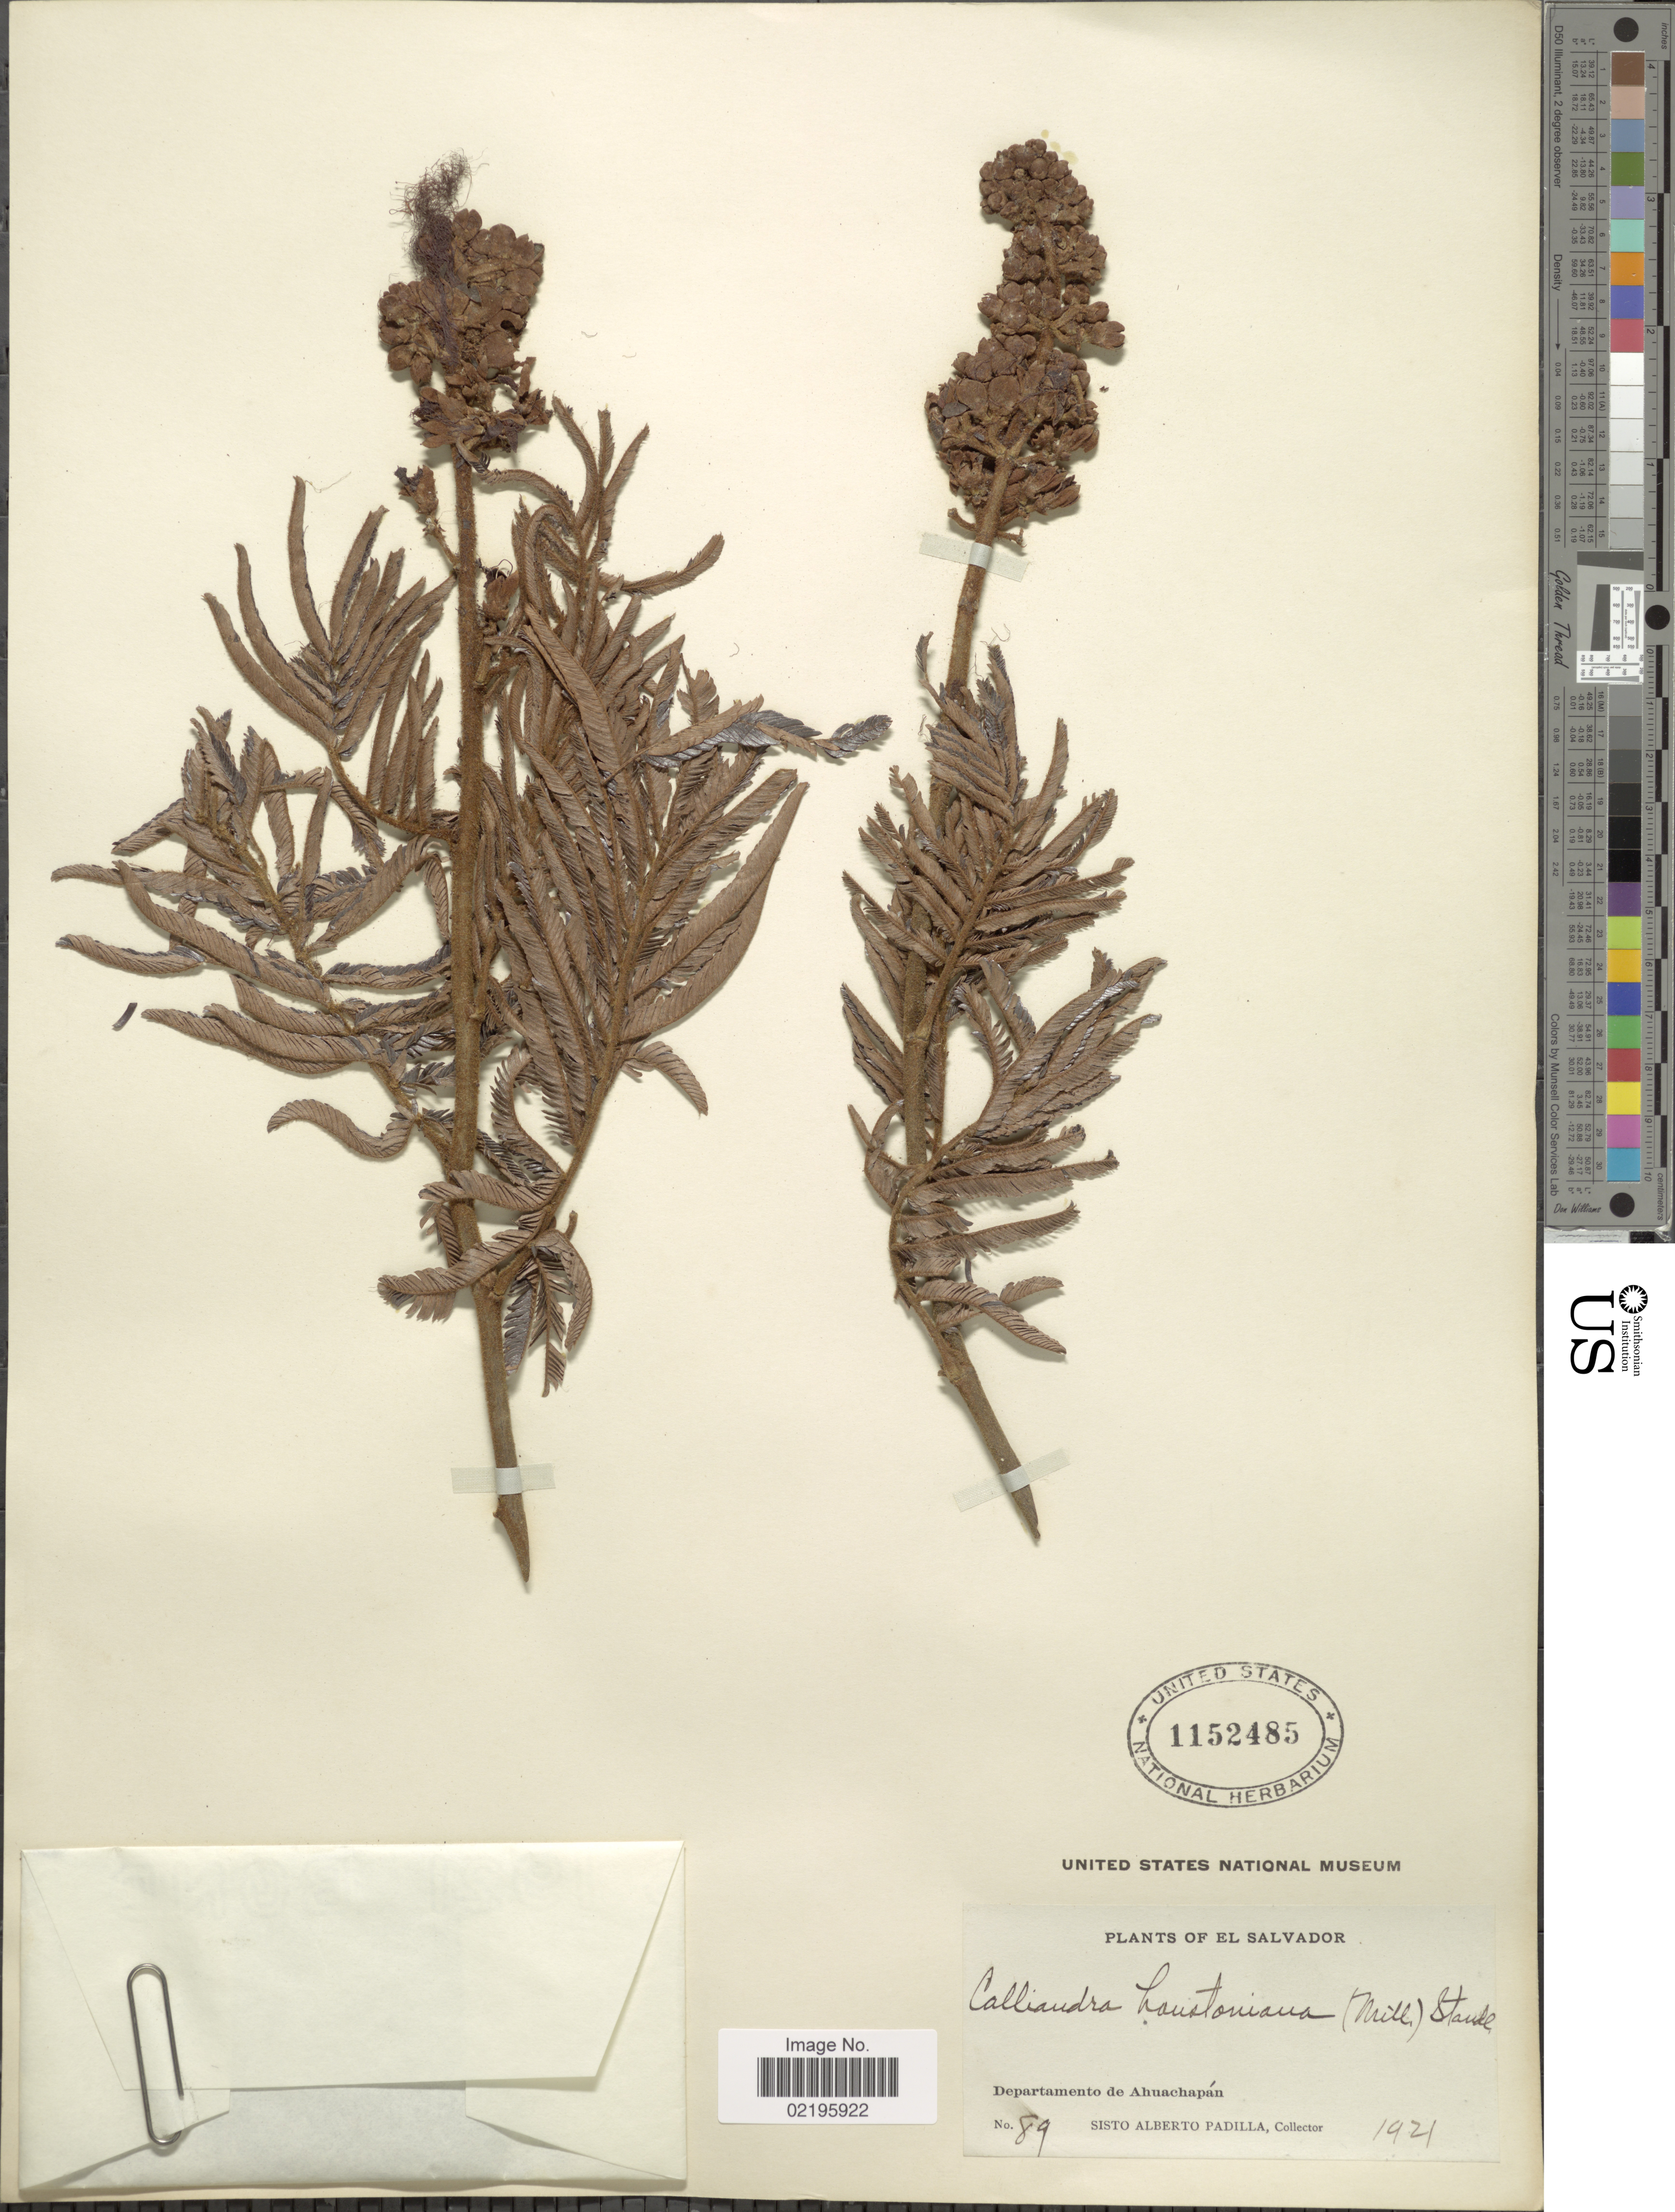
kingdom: Plantae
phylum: Tracheophyta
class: Magnoliopsida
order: Fabales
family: Fabaceae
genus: Calliandra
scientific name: Calliandra houstoniana var. houstoniana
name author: (Mill.) Standl.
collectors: S. A. Padilla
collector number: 89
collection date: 1921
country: El Salvador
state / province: Ahuachapan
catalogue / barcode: US 1152485